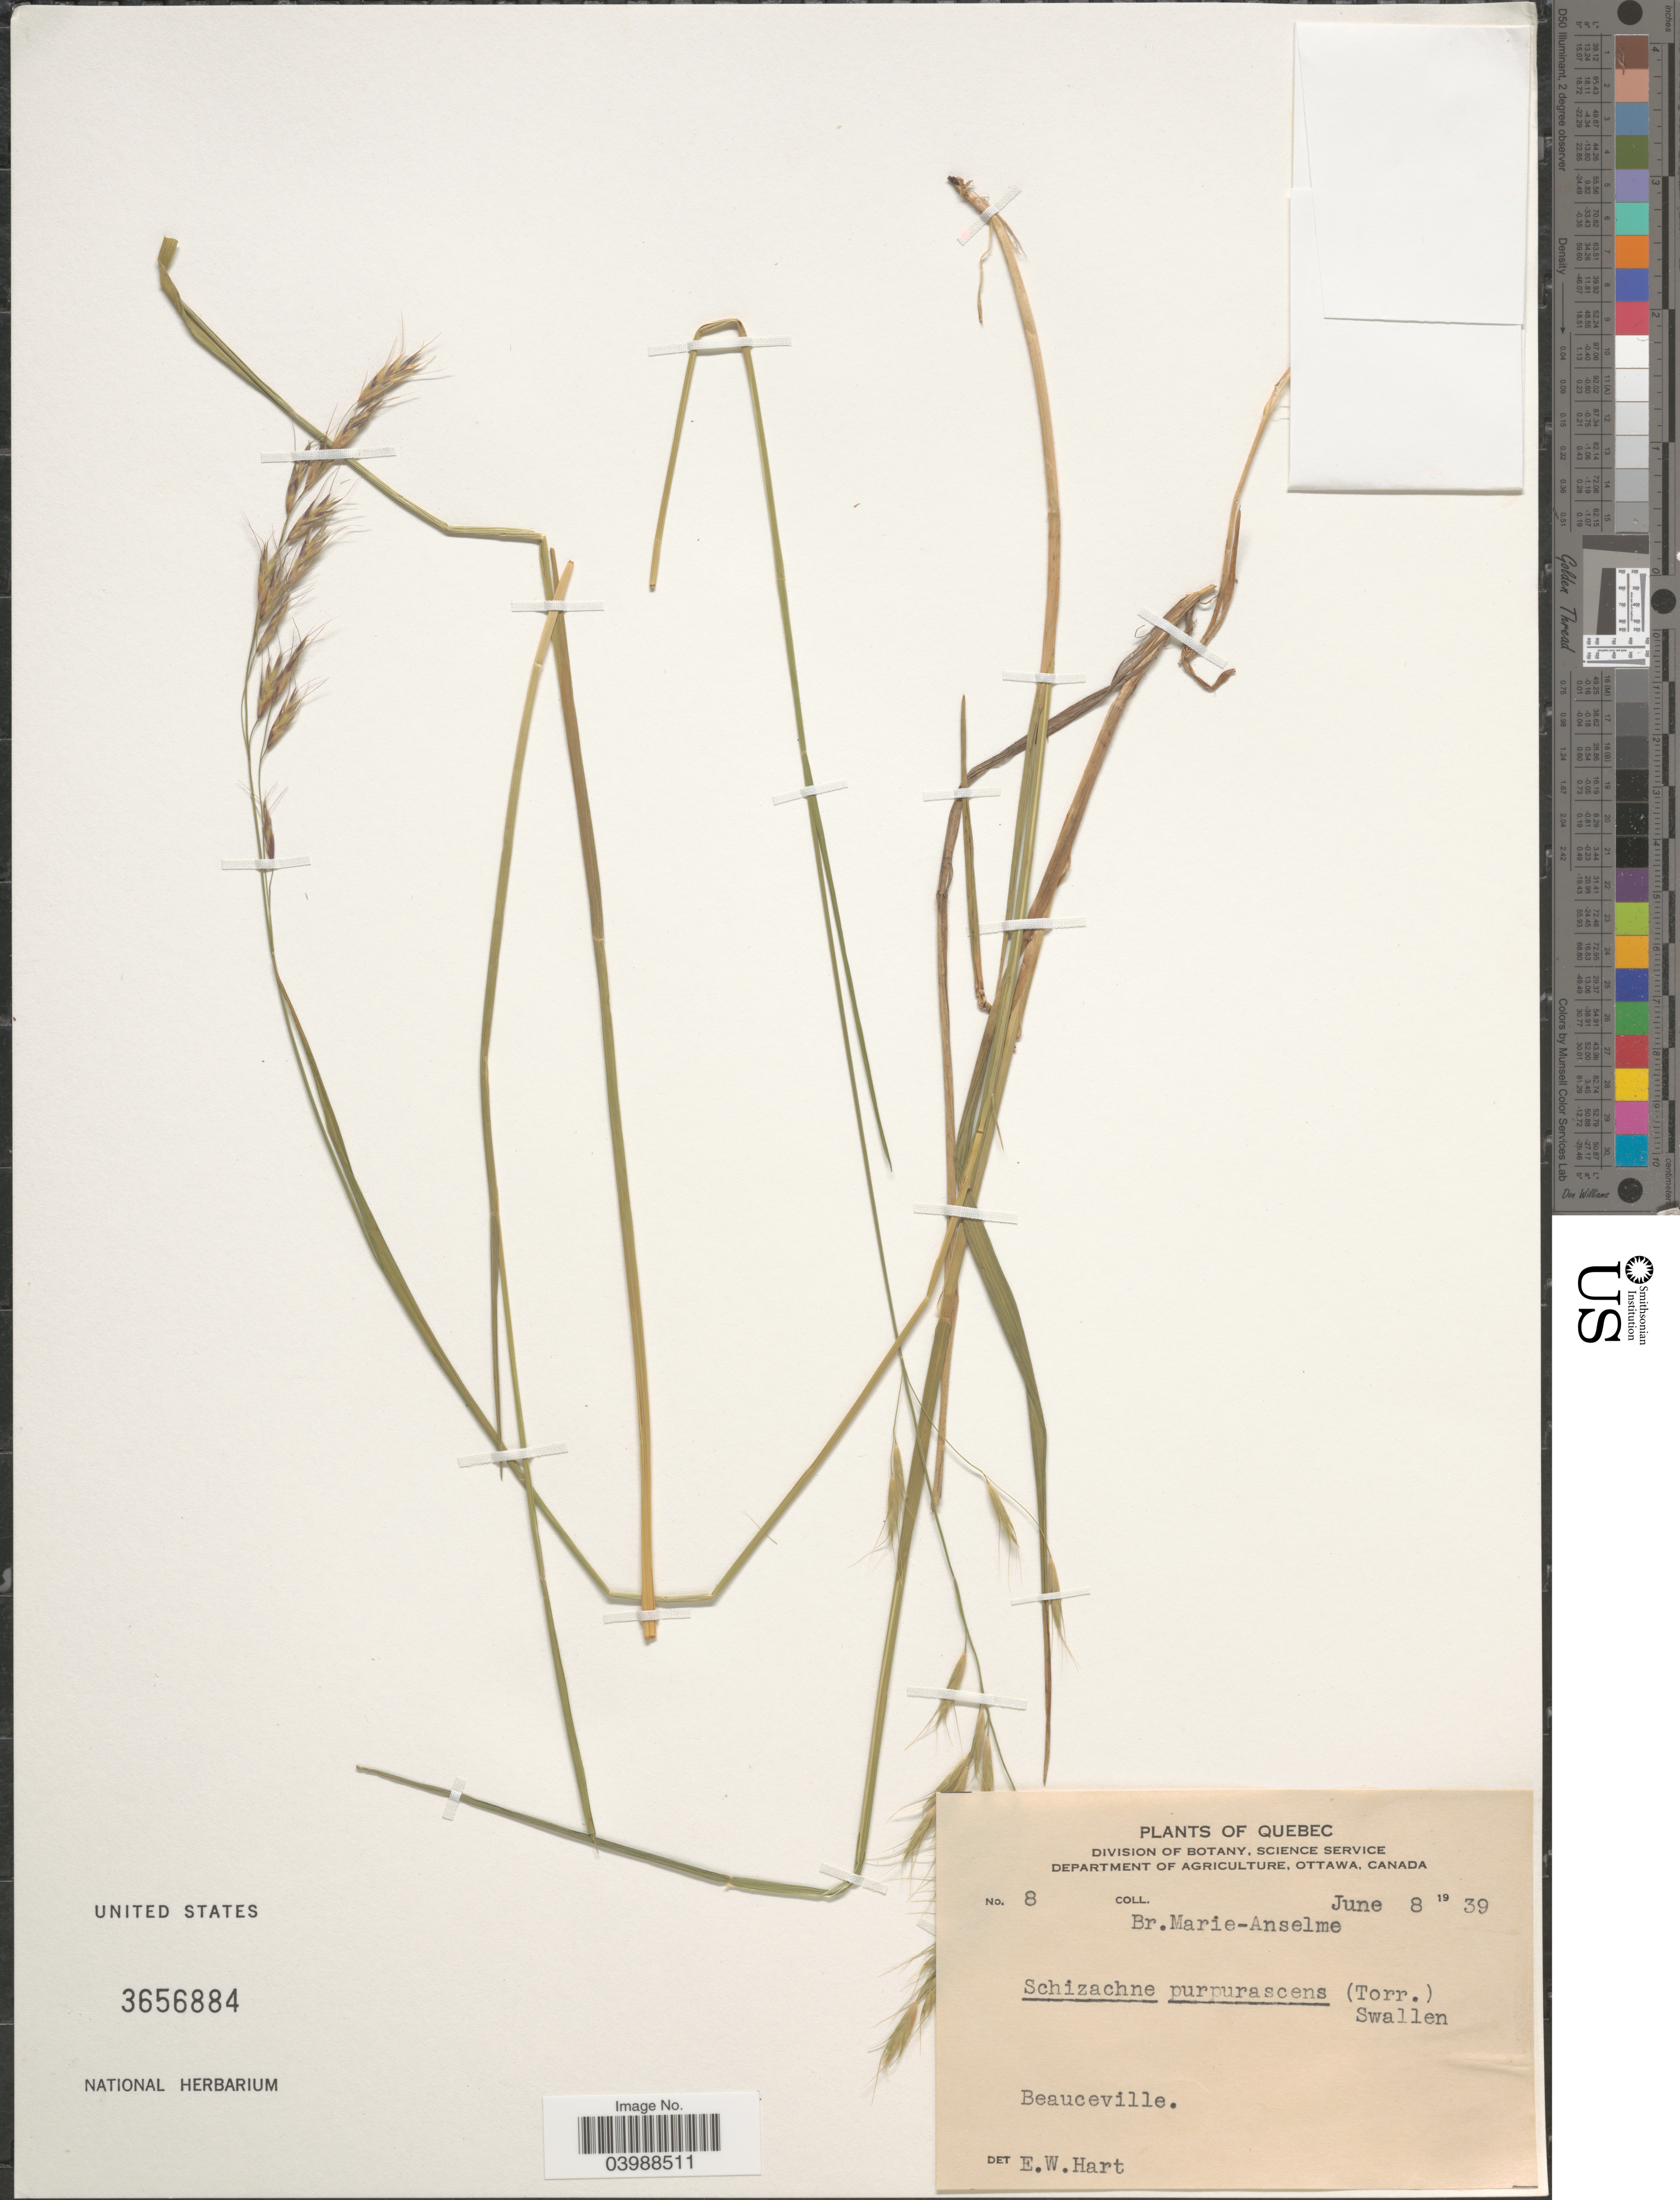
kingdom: Plantae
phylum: Tracheophyta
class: Liliopsida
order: Poales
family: Poaceae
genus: Schizachne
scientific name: Schizachne purpurascens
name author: (Torr.) Swallen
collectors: Marie-anselme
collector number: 8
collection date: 1939-06-08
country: Canada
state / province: Quebec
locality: Beauceville.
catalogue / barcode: US 3656884